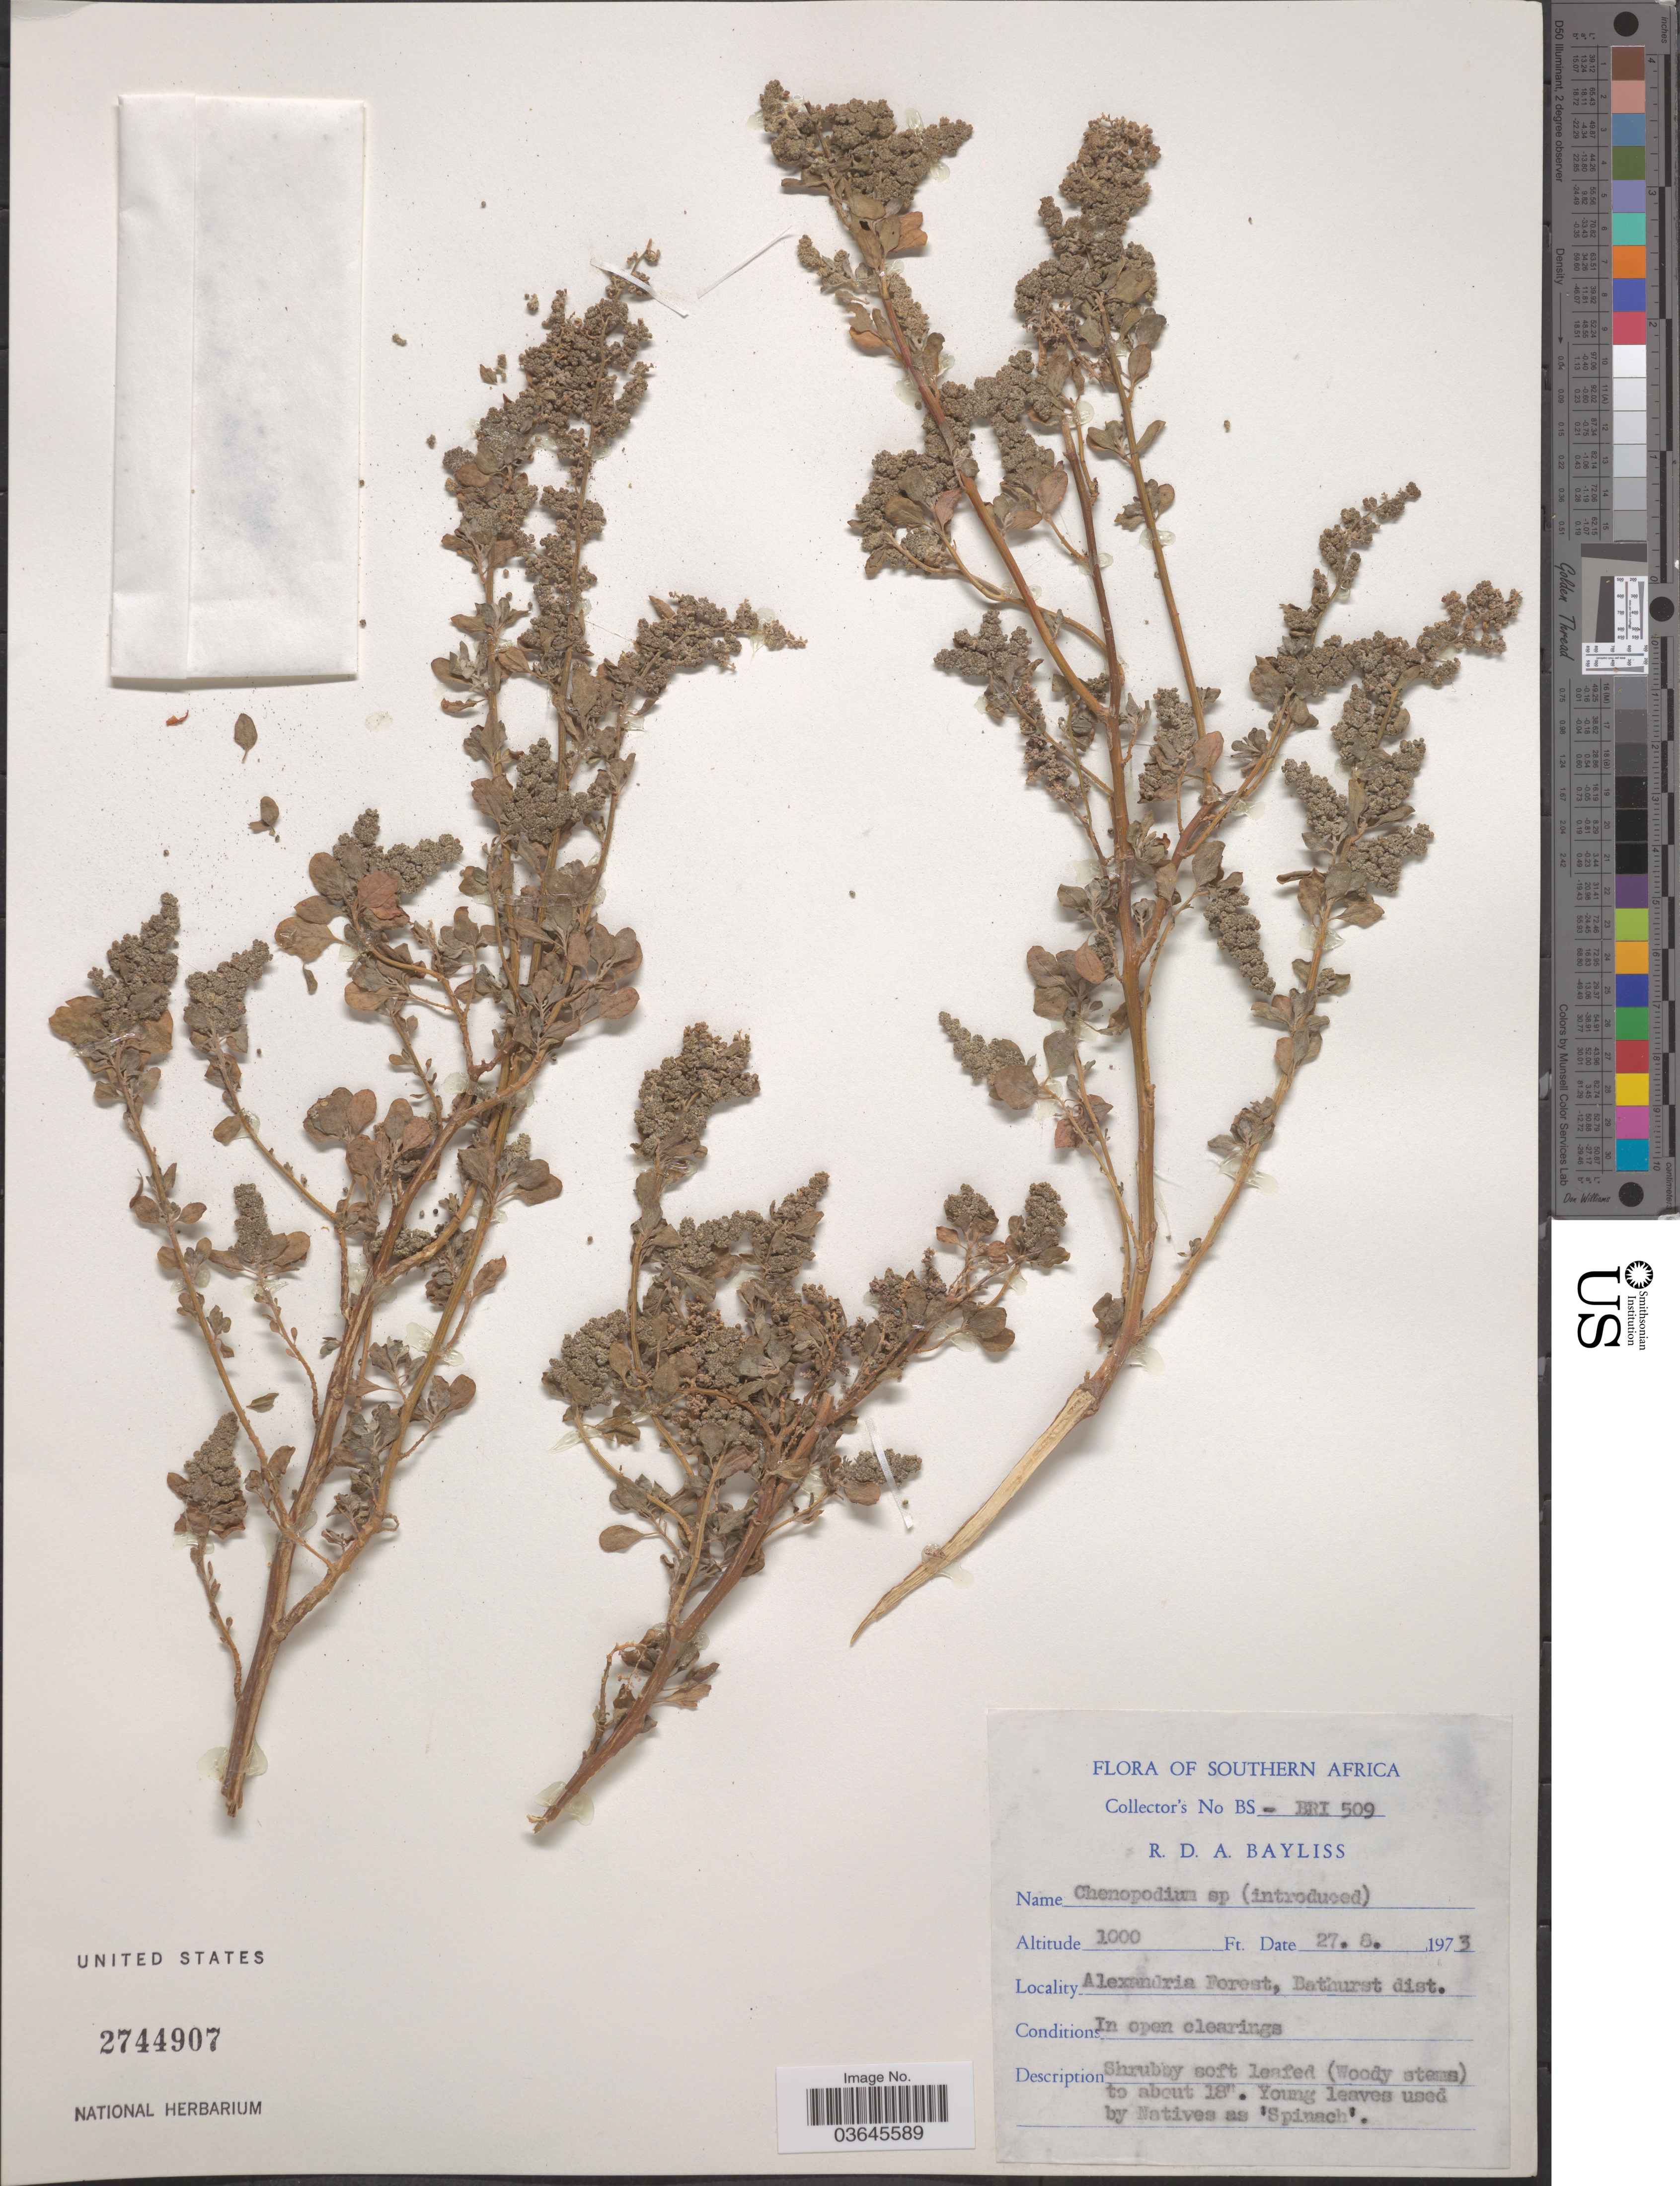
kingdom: Plantae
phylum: Tracheophyta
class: Magnoliopsida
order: Caryophyllales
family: Amaranthaceae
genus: Chenopodium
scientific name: Chenopodium sp.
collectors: R. Bayliss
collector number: BS-BRI509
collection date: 1973-08-27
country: South Africa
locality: Southern Africa. Alexandria Forest, Bathurst dist.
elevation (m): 305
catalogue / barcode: US 2744907